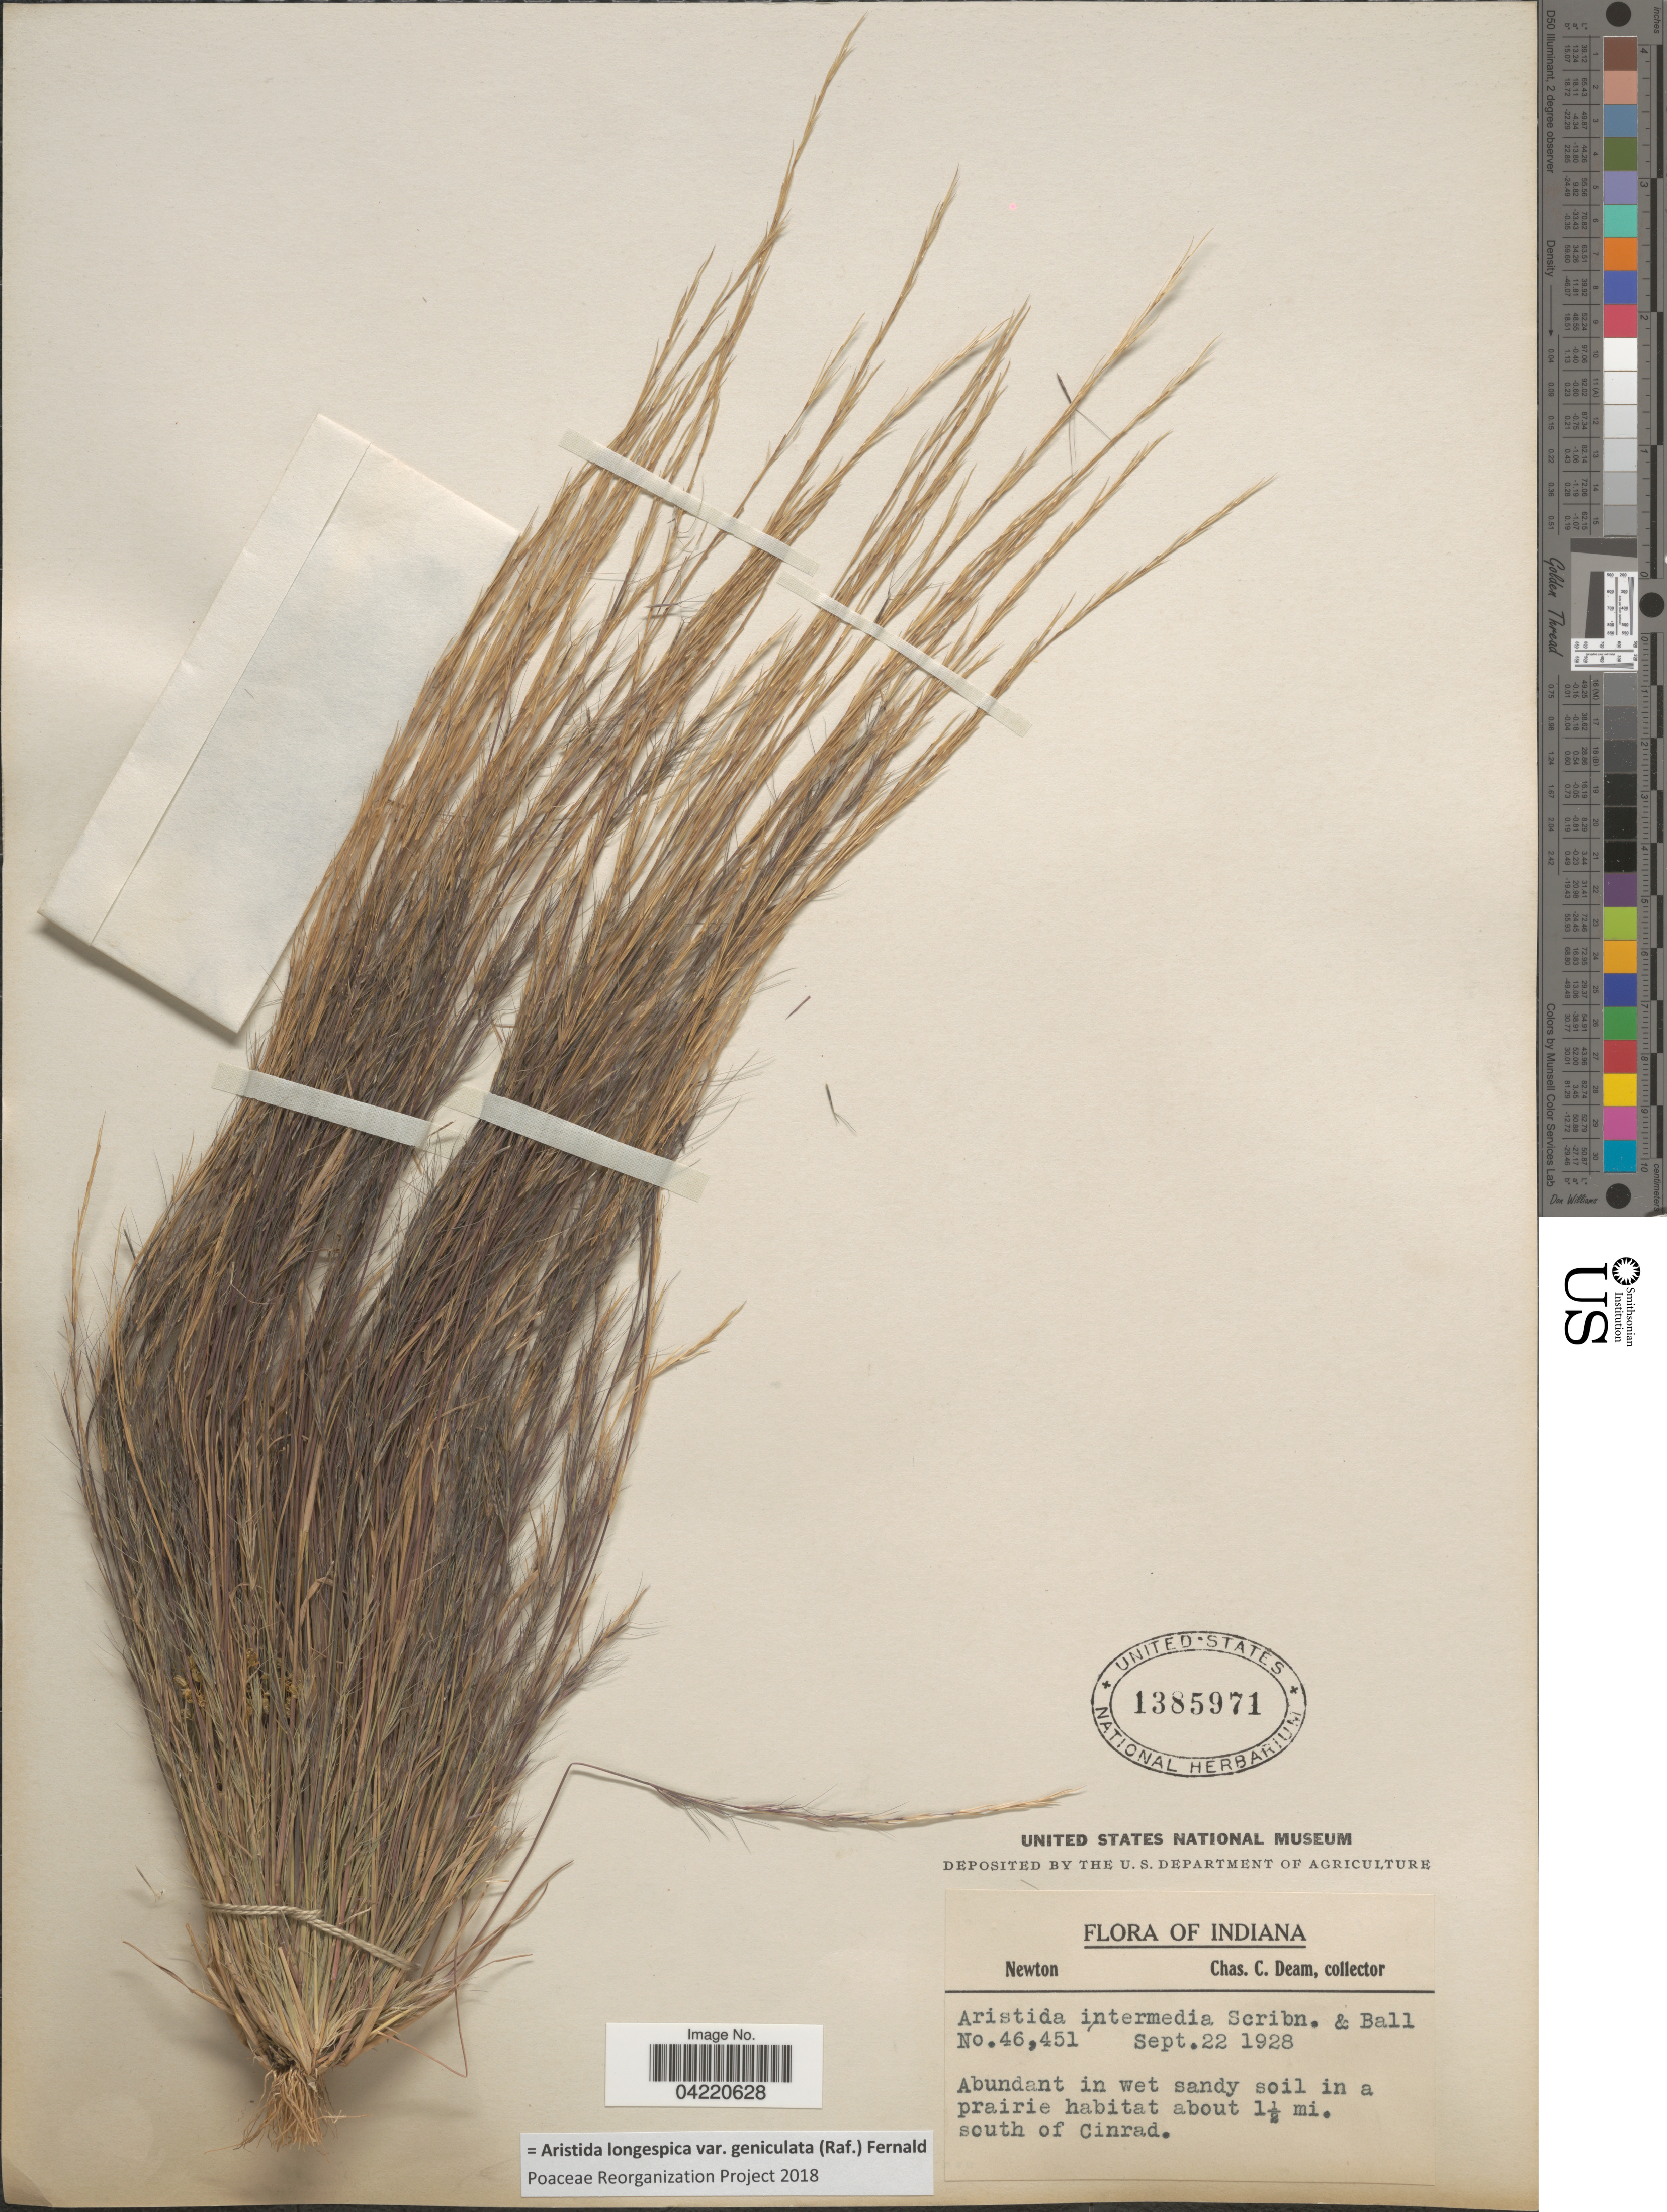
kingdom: Plantae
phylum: Tracheophyta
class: Liliopsida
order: Poales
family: Poaceae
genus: Aristida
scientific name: Aristida longespica var. geniculata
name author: (Raf.) Fernald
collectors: C. C. Deam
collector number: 46451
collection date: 1928-09-22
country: United States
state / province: Indiana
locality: Newton. About 1½ mi. south of Cinrad.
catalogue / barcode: US 1385971